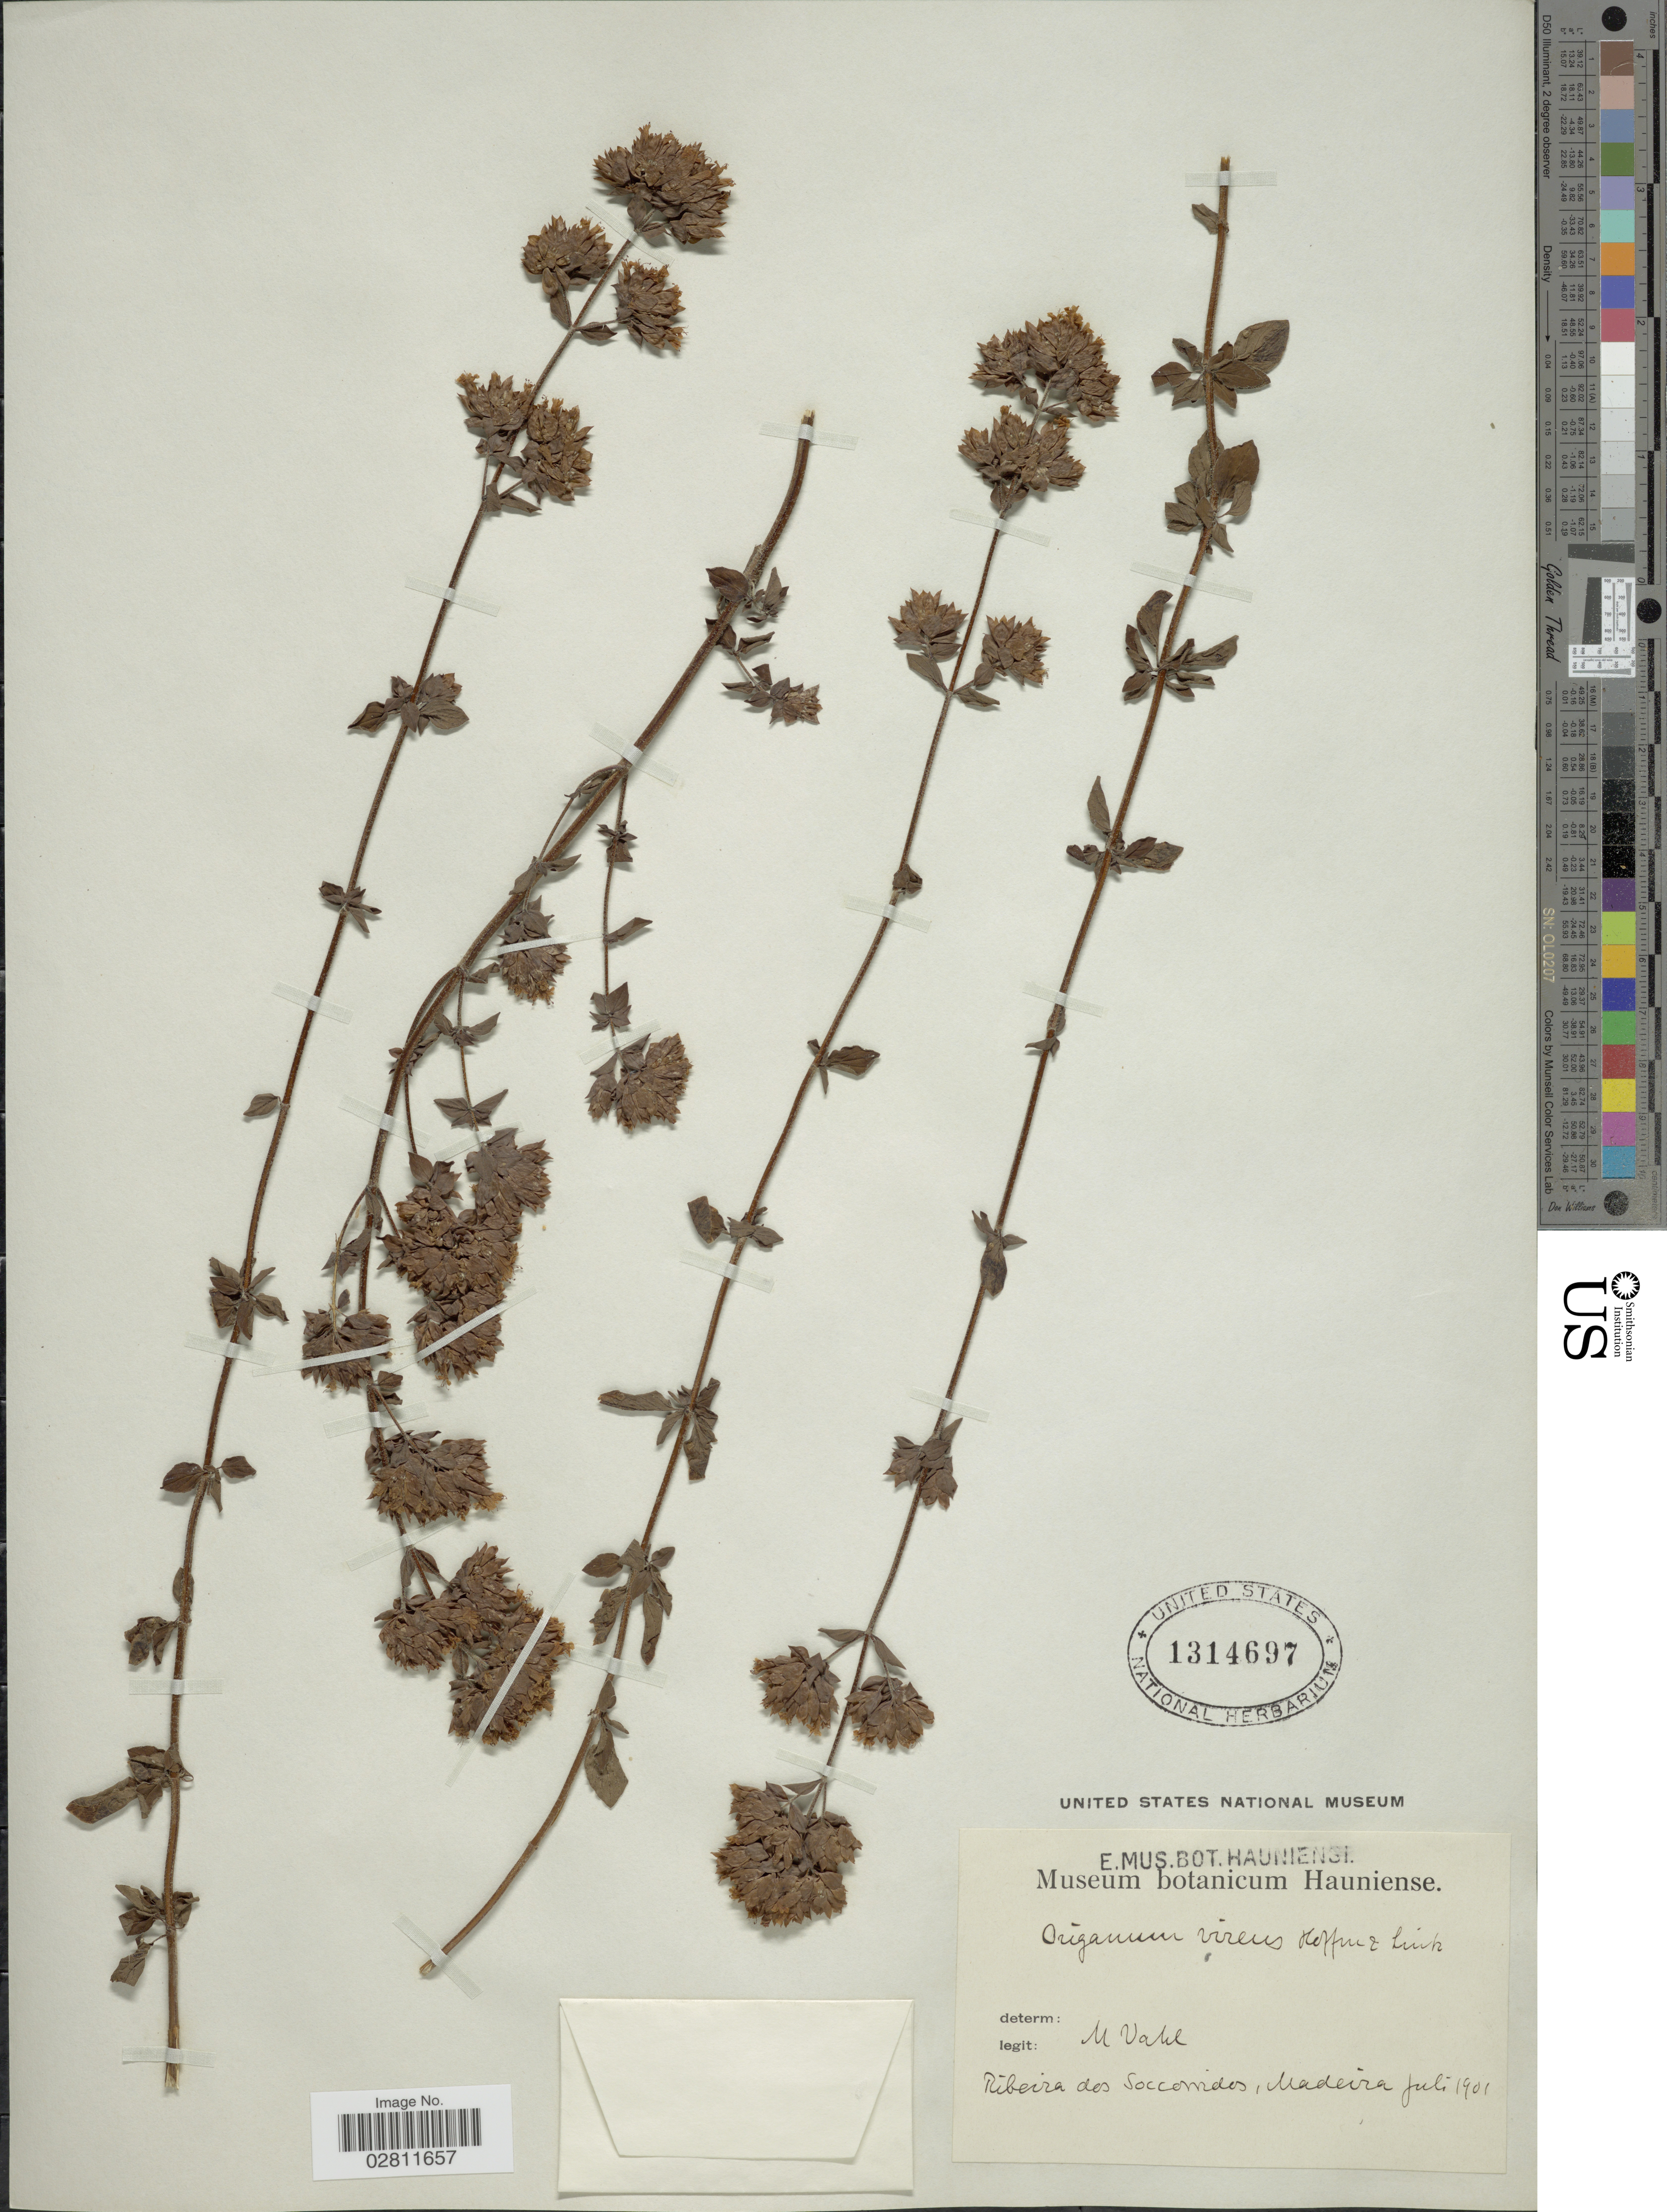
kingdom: Plantae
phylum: Tracheophyta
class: Magnoliopsida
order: Lamiales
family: Lamiaceae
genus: Origanum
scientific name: Origanum vulgare subsp. virens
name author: (Hoffmanns. & Link) Ietsw.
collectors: M. Vahl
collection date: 1901-07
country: Portugal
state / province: Madeira (Aut. Reg.)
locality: Ribeira des soccorrides [interpreted].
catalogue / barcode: US 1314697